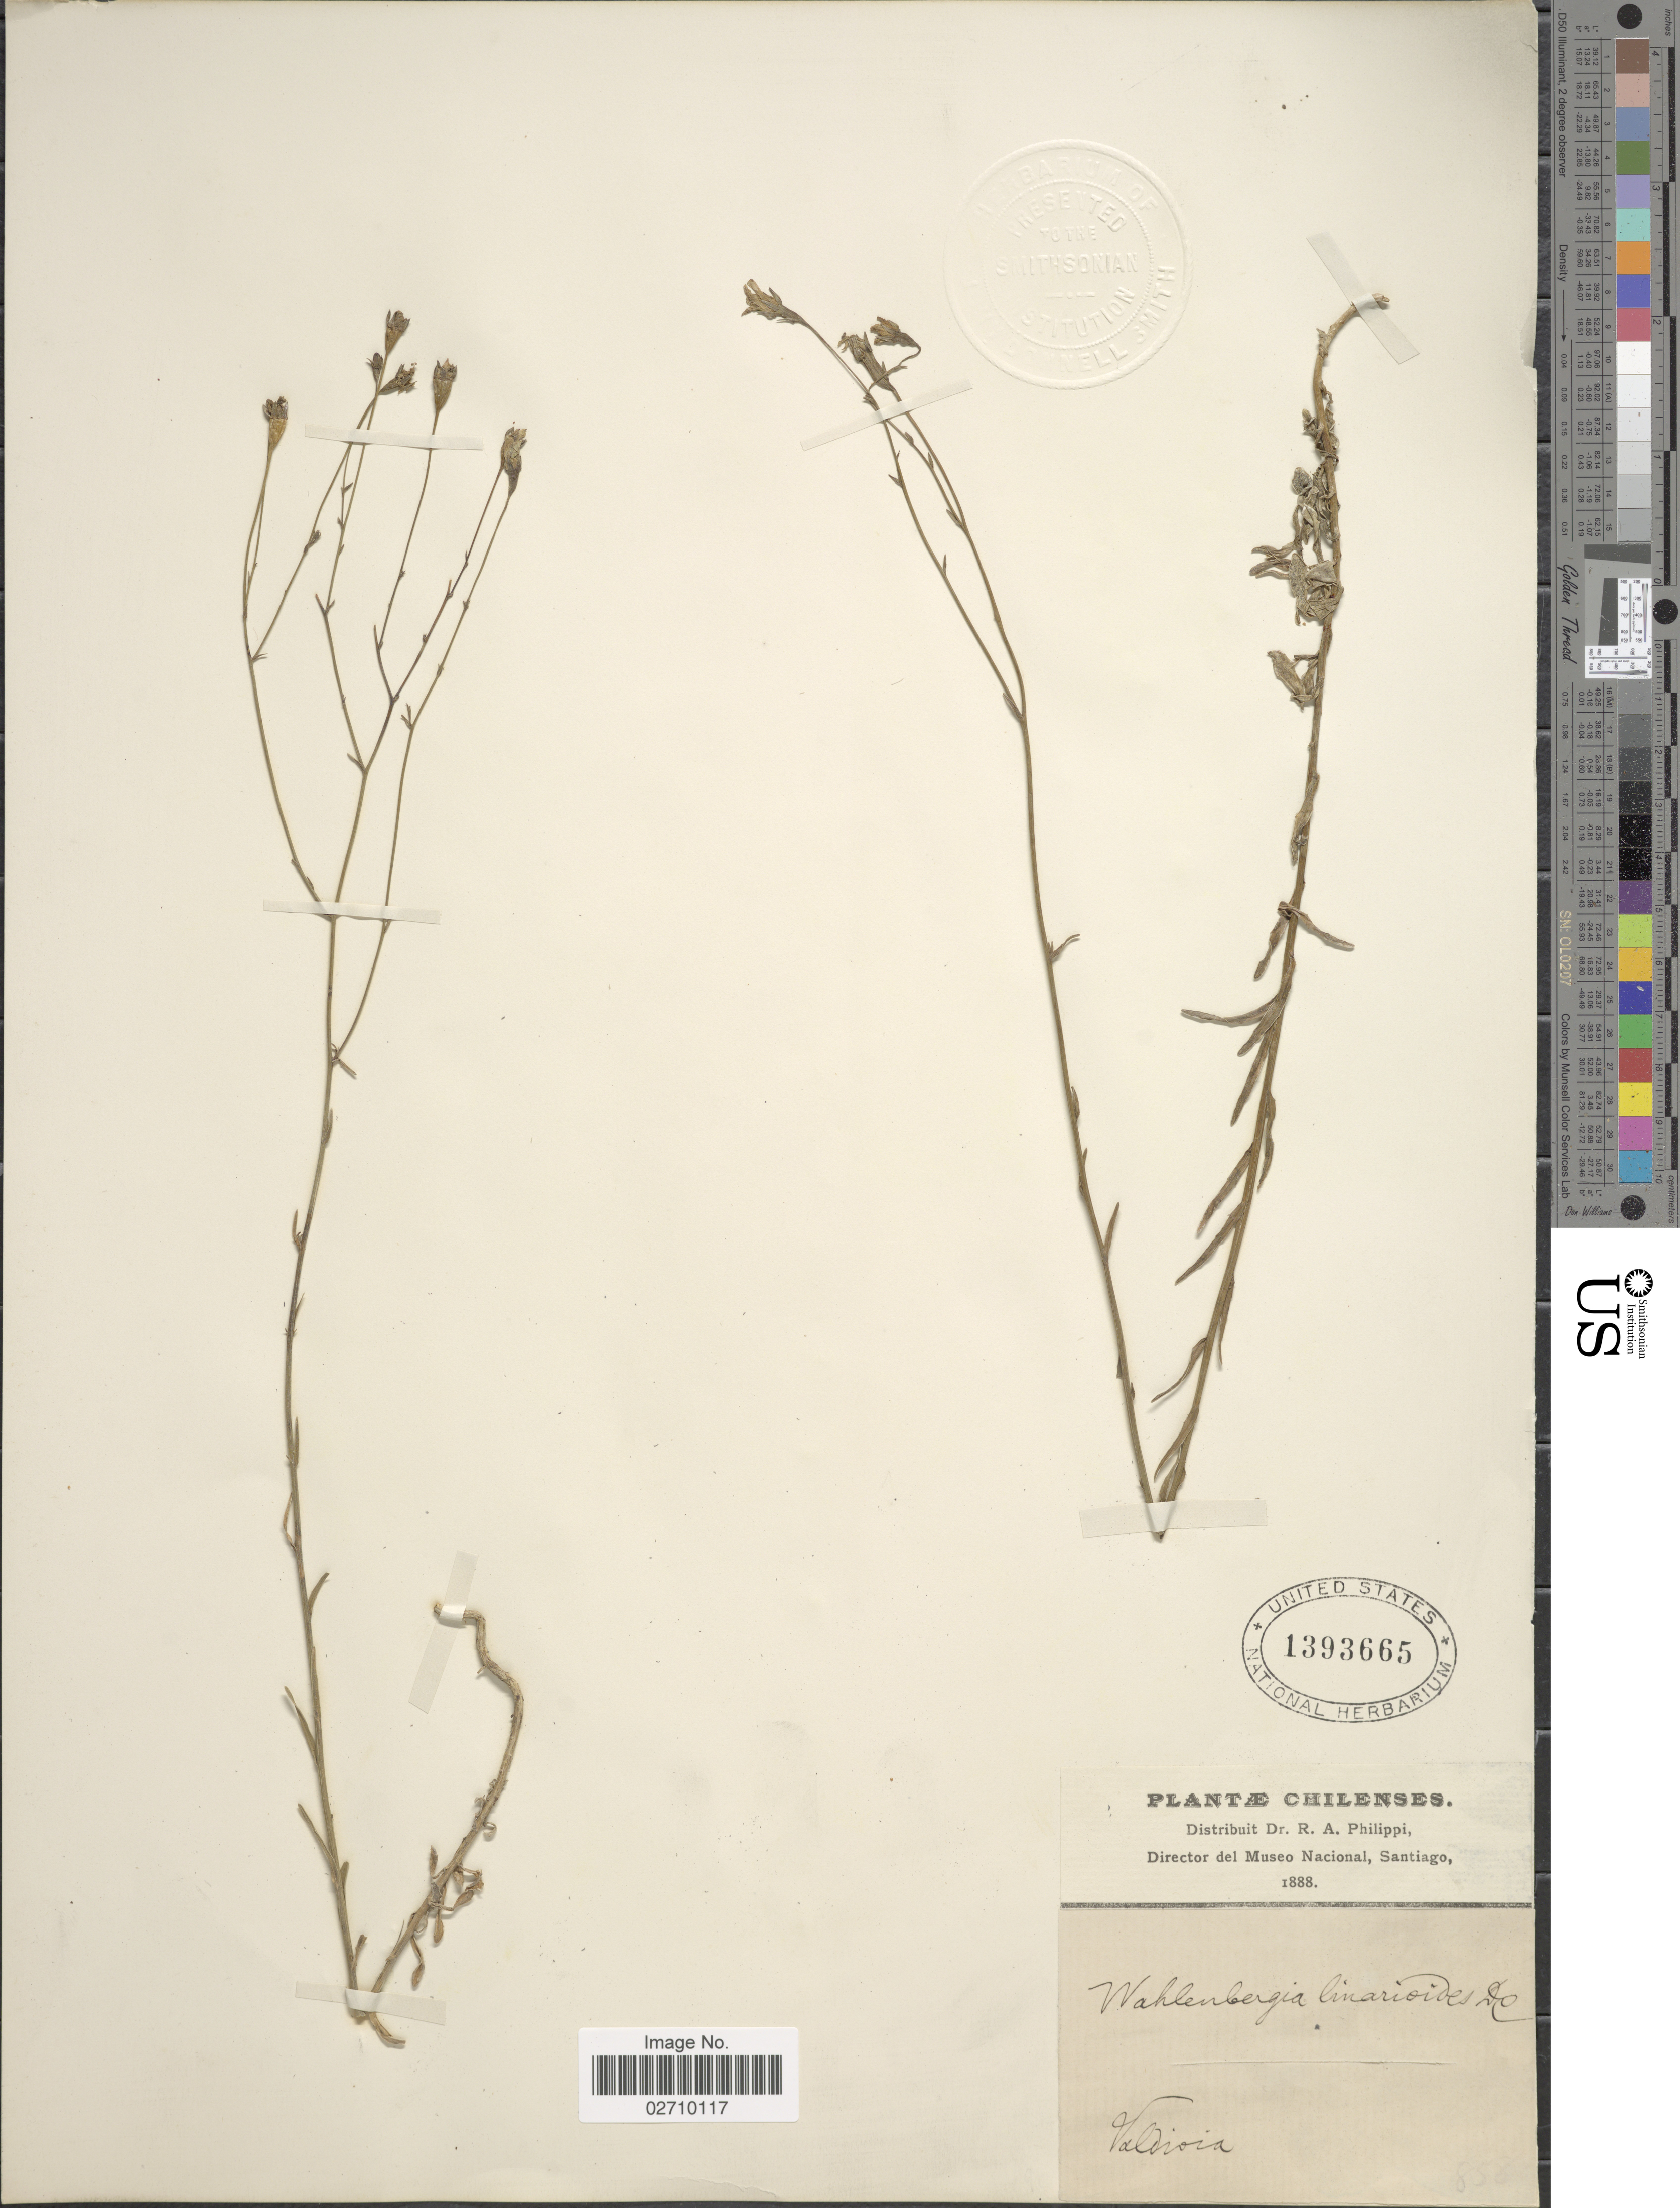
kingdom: Plantae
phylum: Tracheophyta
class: Magnoliopsida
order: Asterales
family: Campanulaceae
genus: Wahlenbergia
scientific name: Wahlenbergia linarioides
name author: (Lam.) A. DC.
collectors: R. A. Philippi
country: Chile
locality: Valdivia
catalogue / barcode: US 1393665